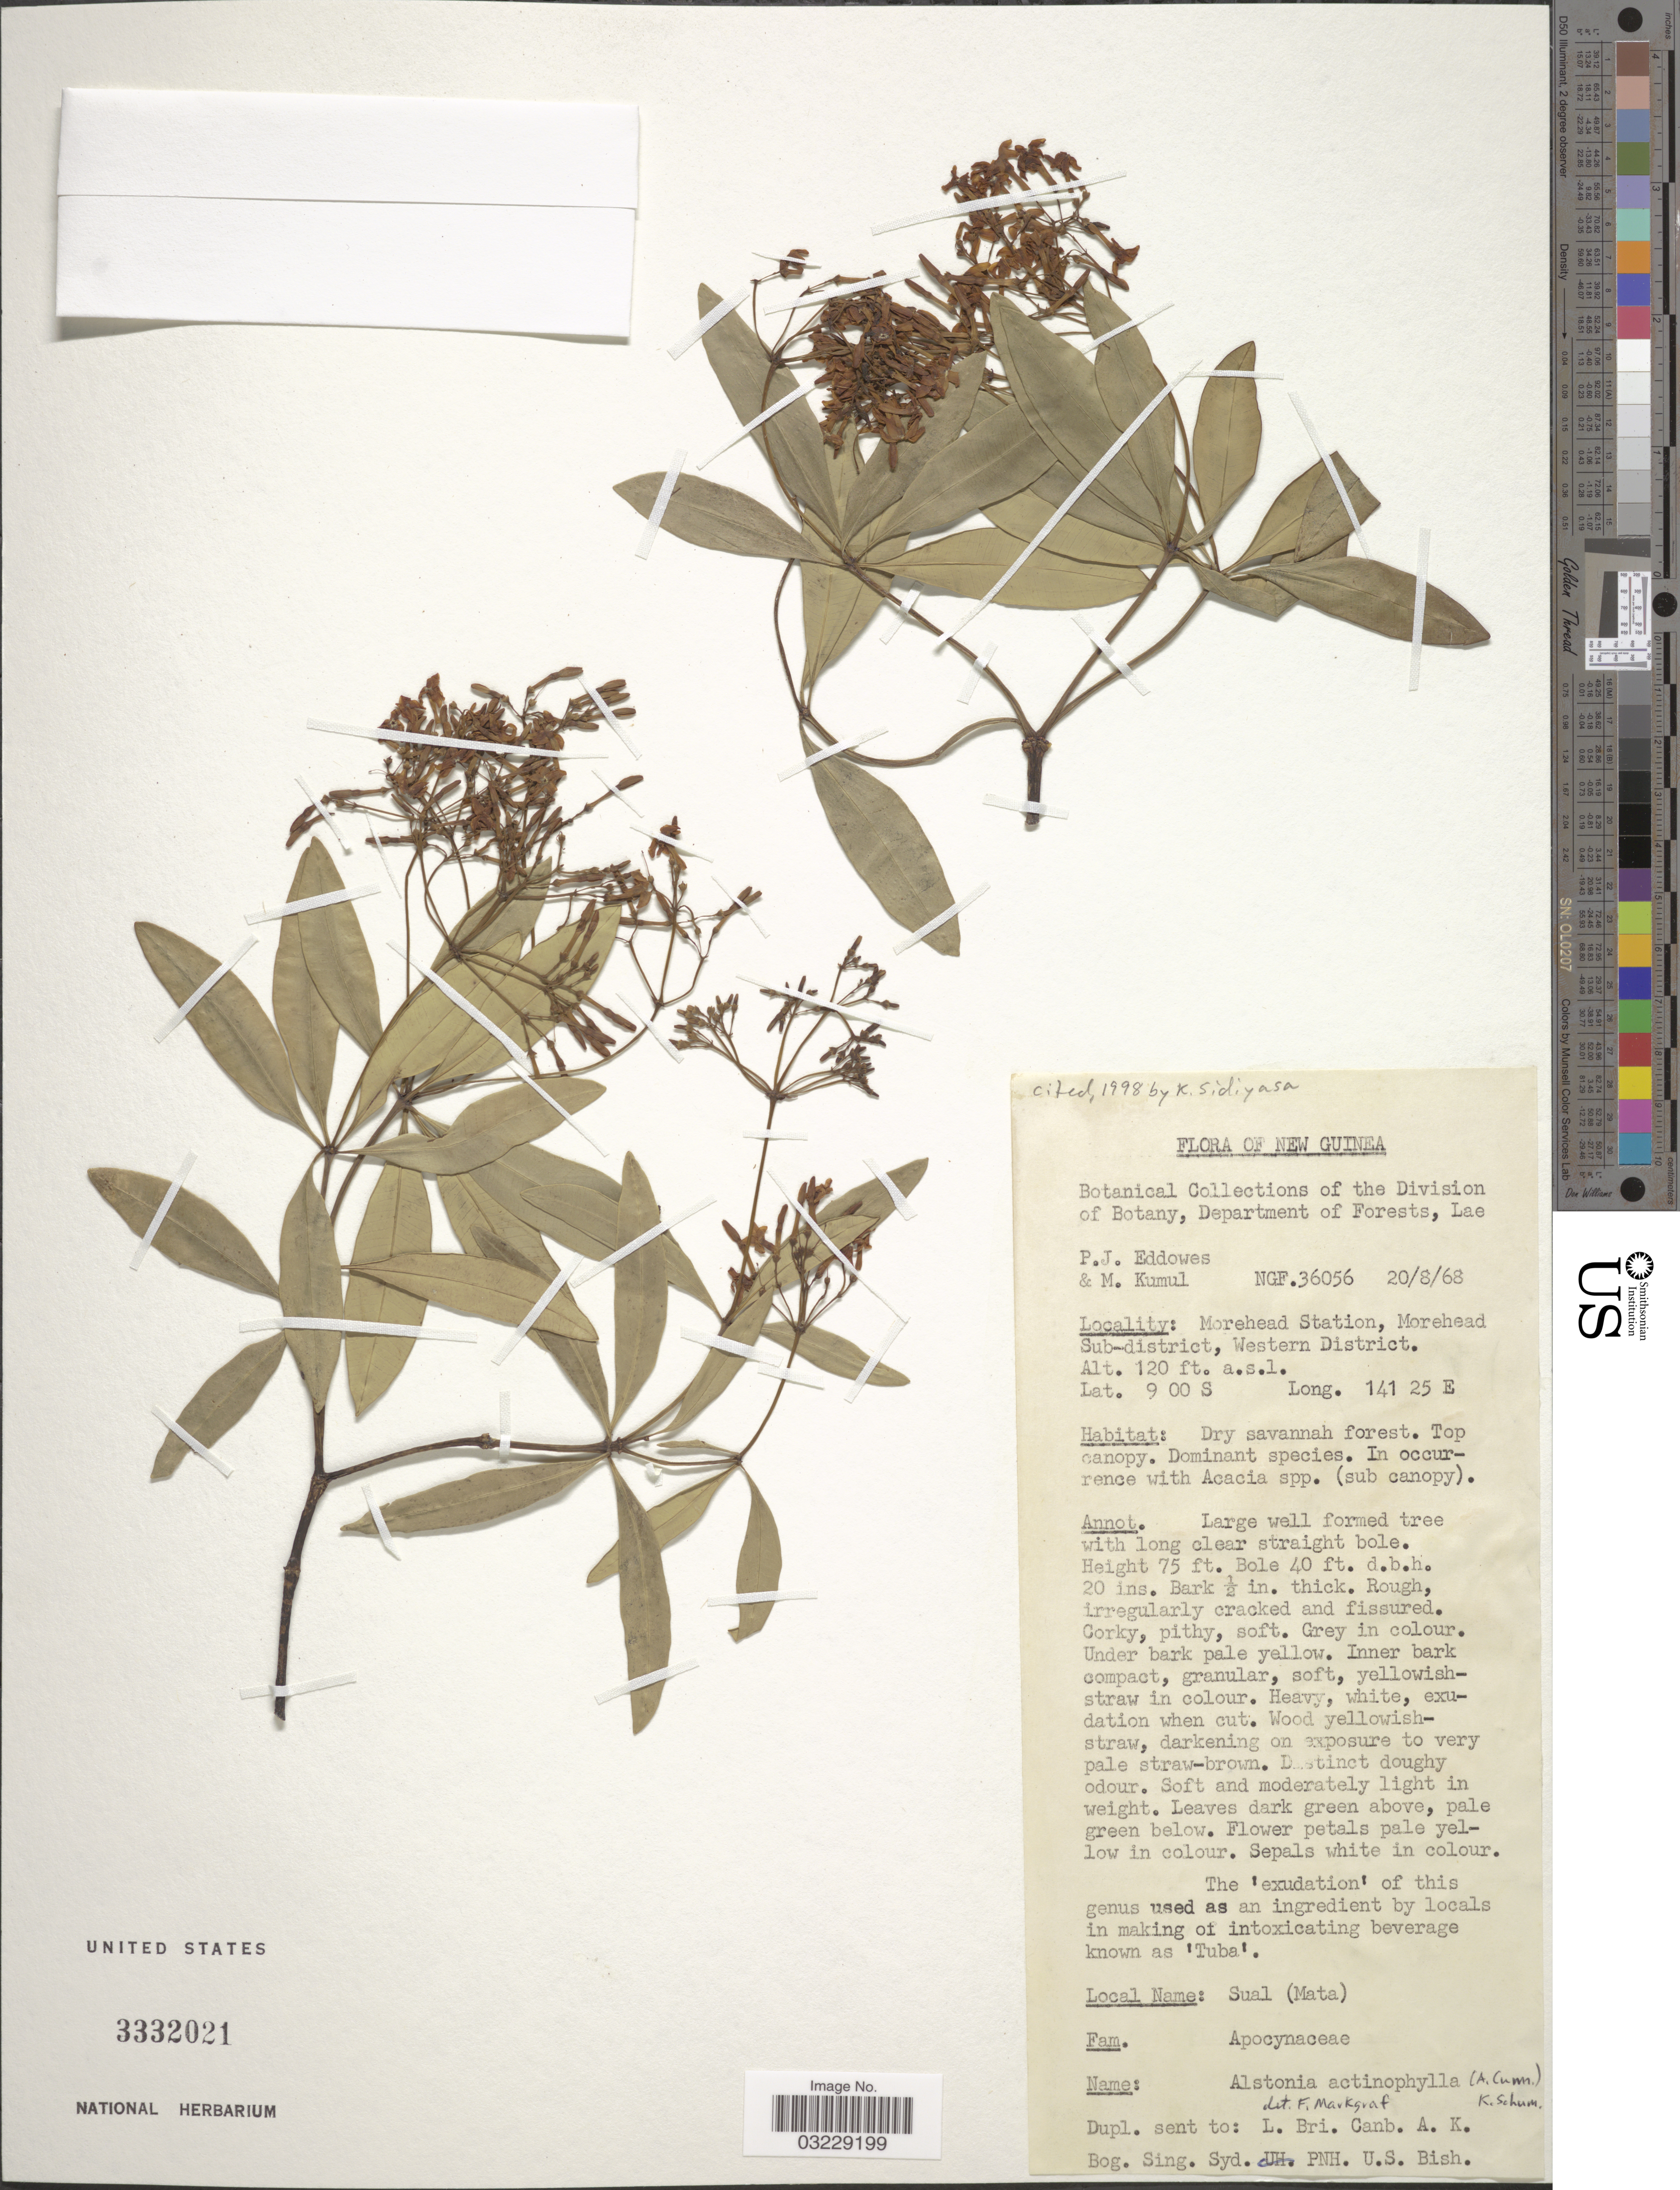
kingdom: Plantae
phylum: Tracheophyta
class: Magnoliopsida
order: Gentianales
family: Apocynaceae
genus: Alstonia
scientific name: Alstonia actinophylla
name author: (A. Cunn.) K. Schum.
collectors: P.J. Eddowes & M. Kumul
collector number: NGF36056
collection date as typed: Transcribed d/m/y: 20/8/68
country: Papua New Guinea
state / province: Manus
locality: New Guinea. Morehead Station, Morehead Sub-district, Western District.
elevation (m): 37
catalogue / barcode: US 3332021